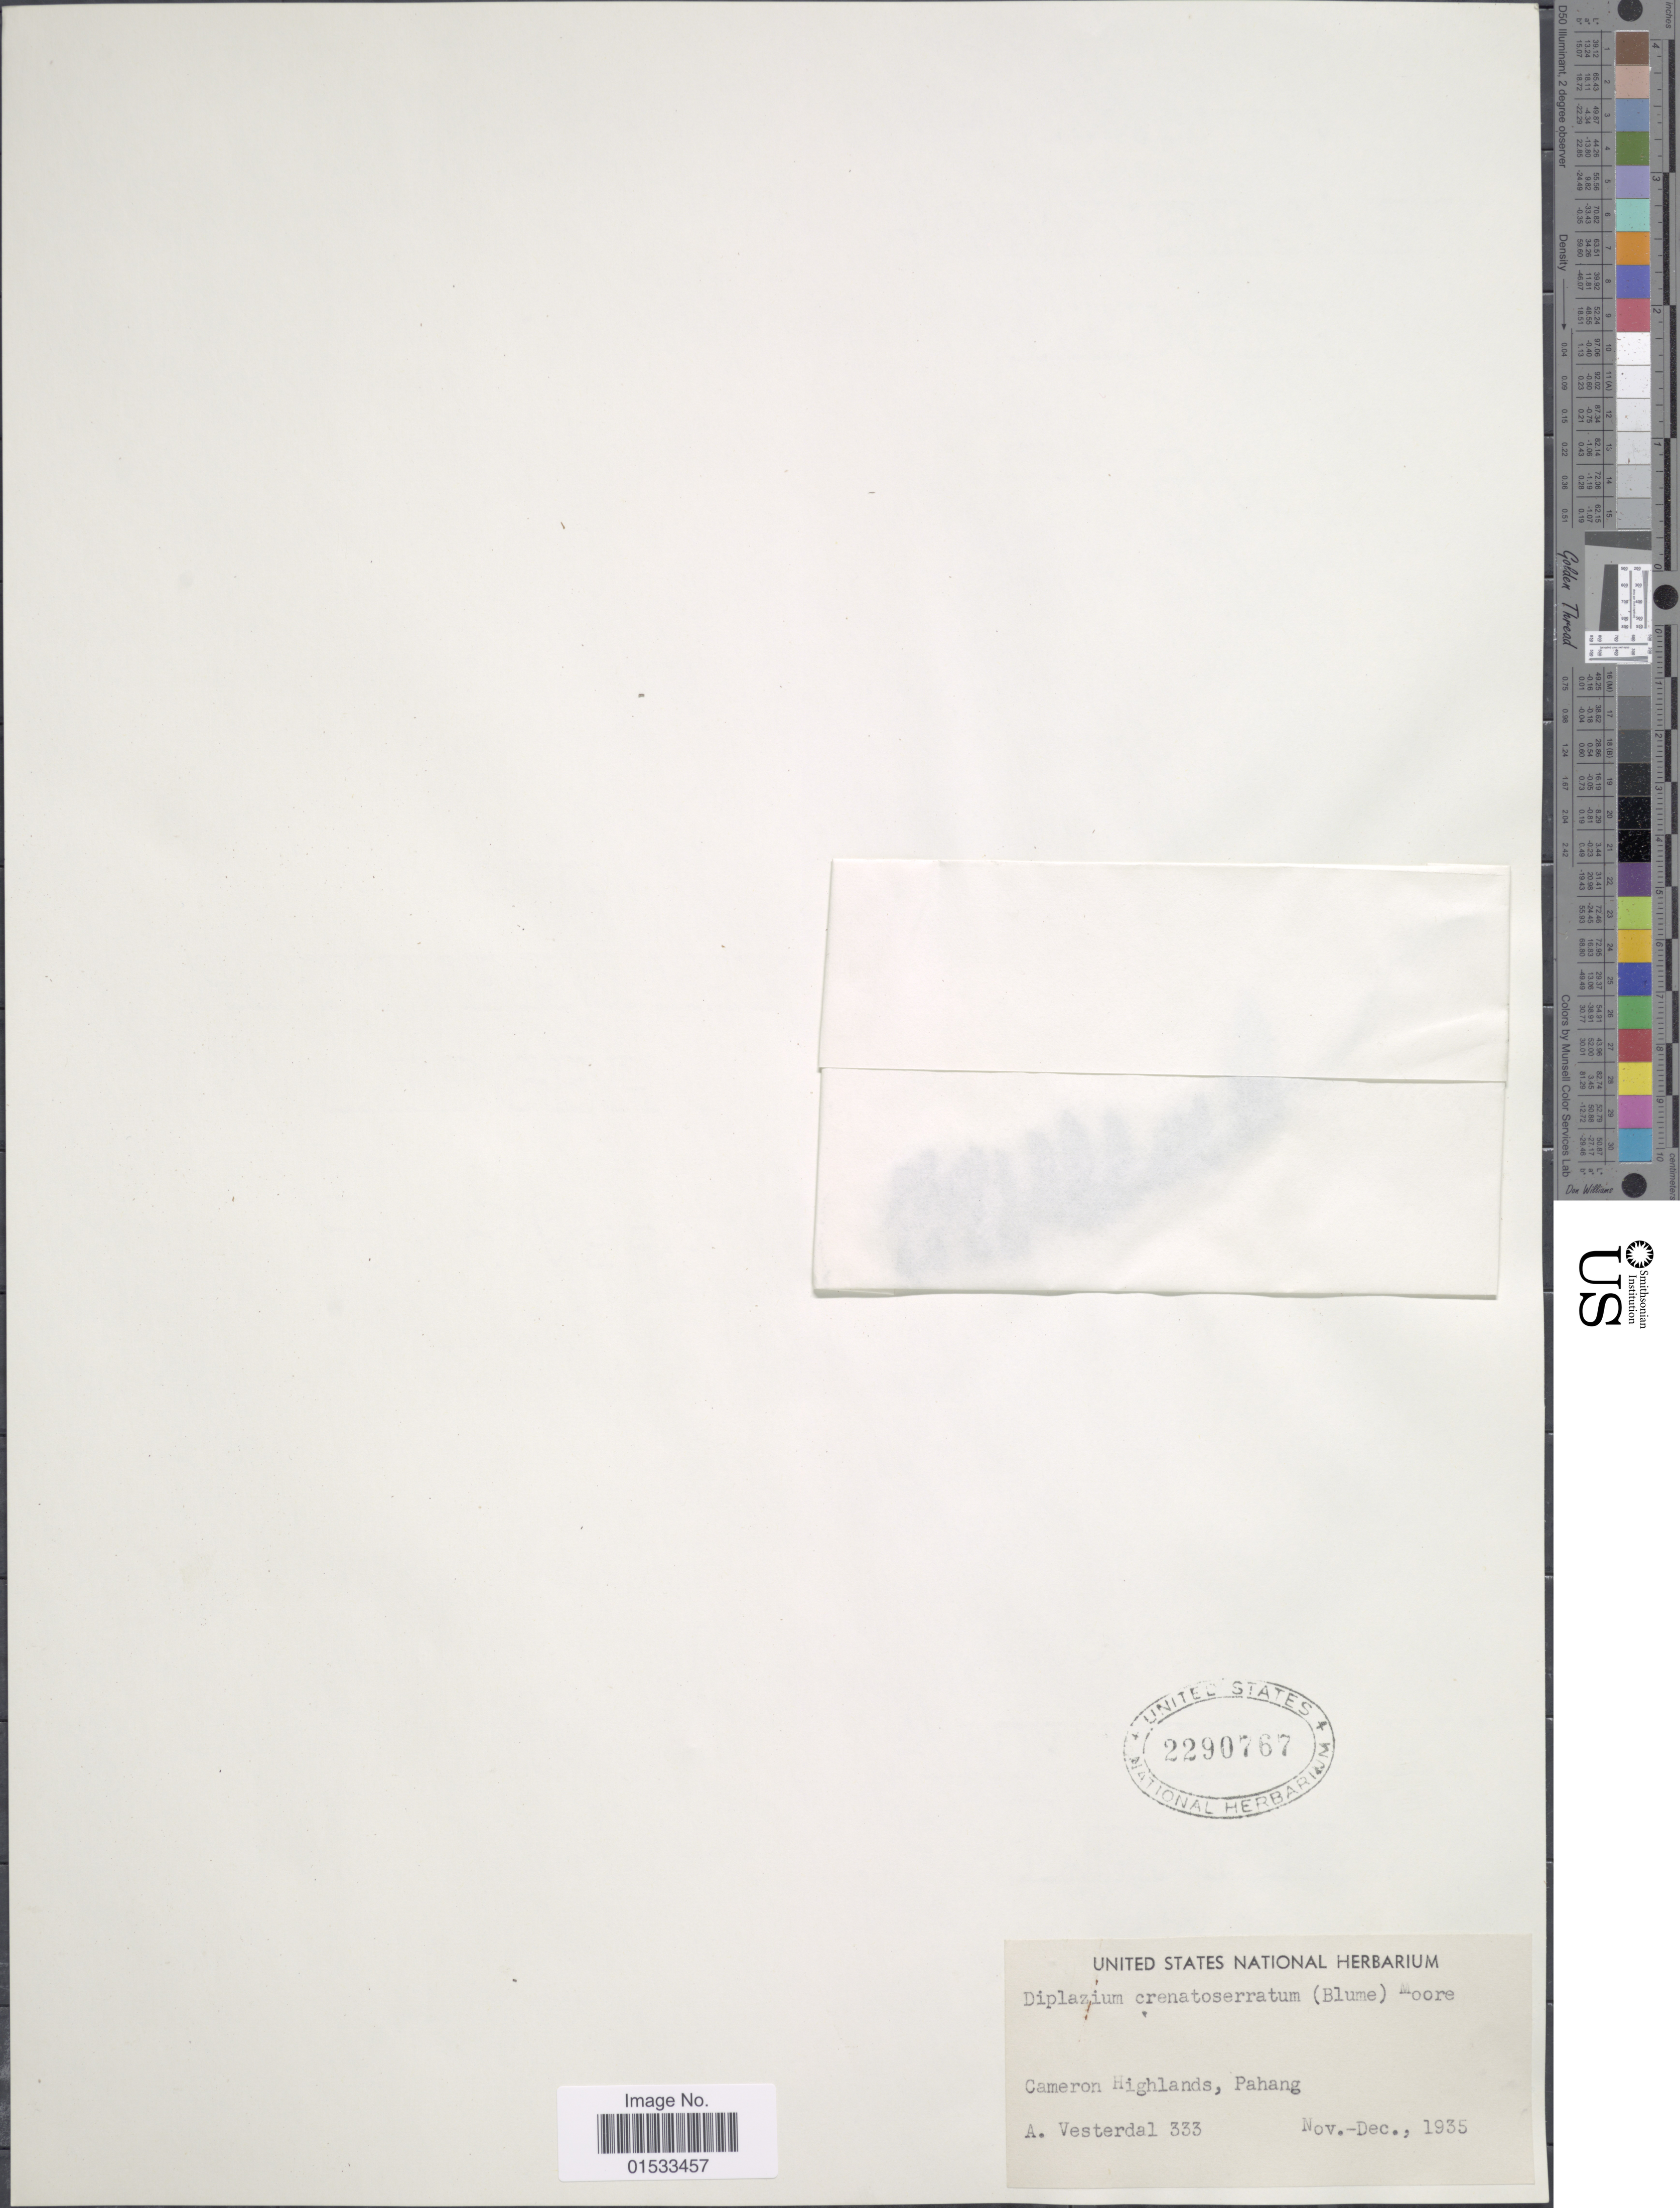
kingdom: Plantae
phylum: Tracheophyta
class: Polypodiopsida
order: Polypodiales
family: Athyriaceae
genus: Diplazium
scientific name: Diplazium crenatoserratum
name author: (Blume) T. Moore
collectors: A. Vesterdal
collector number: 333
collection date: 1935-11/1935-12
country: Malaysia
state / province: Pahang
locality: Cameron Highlands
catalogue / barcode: US 2290767